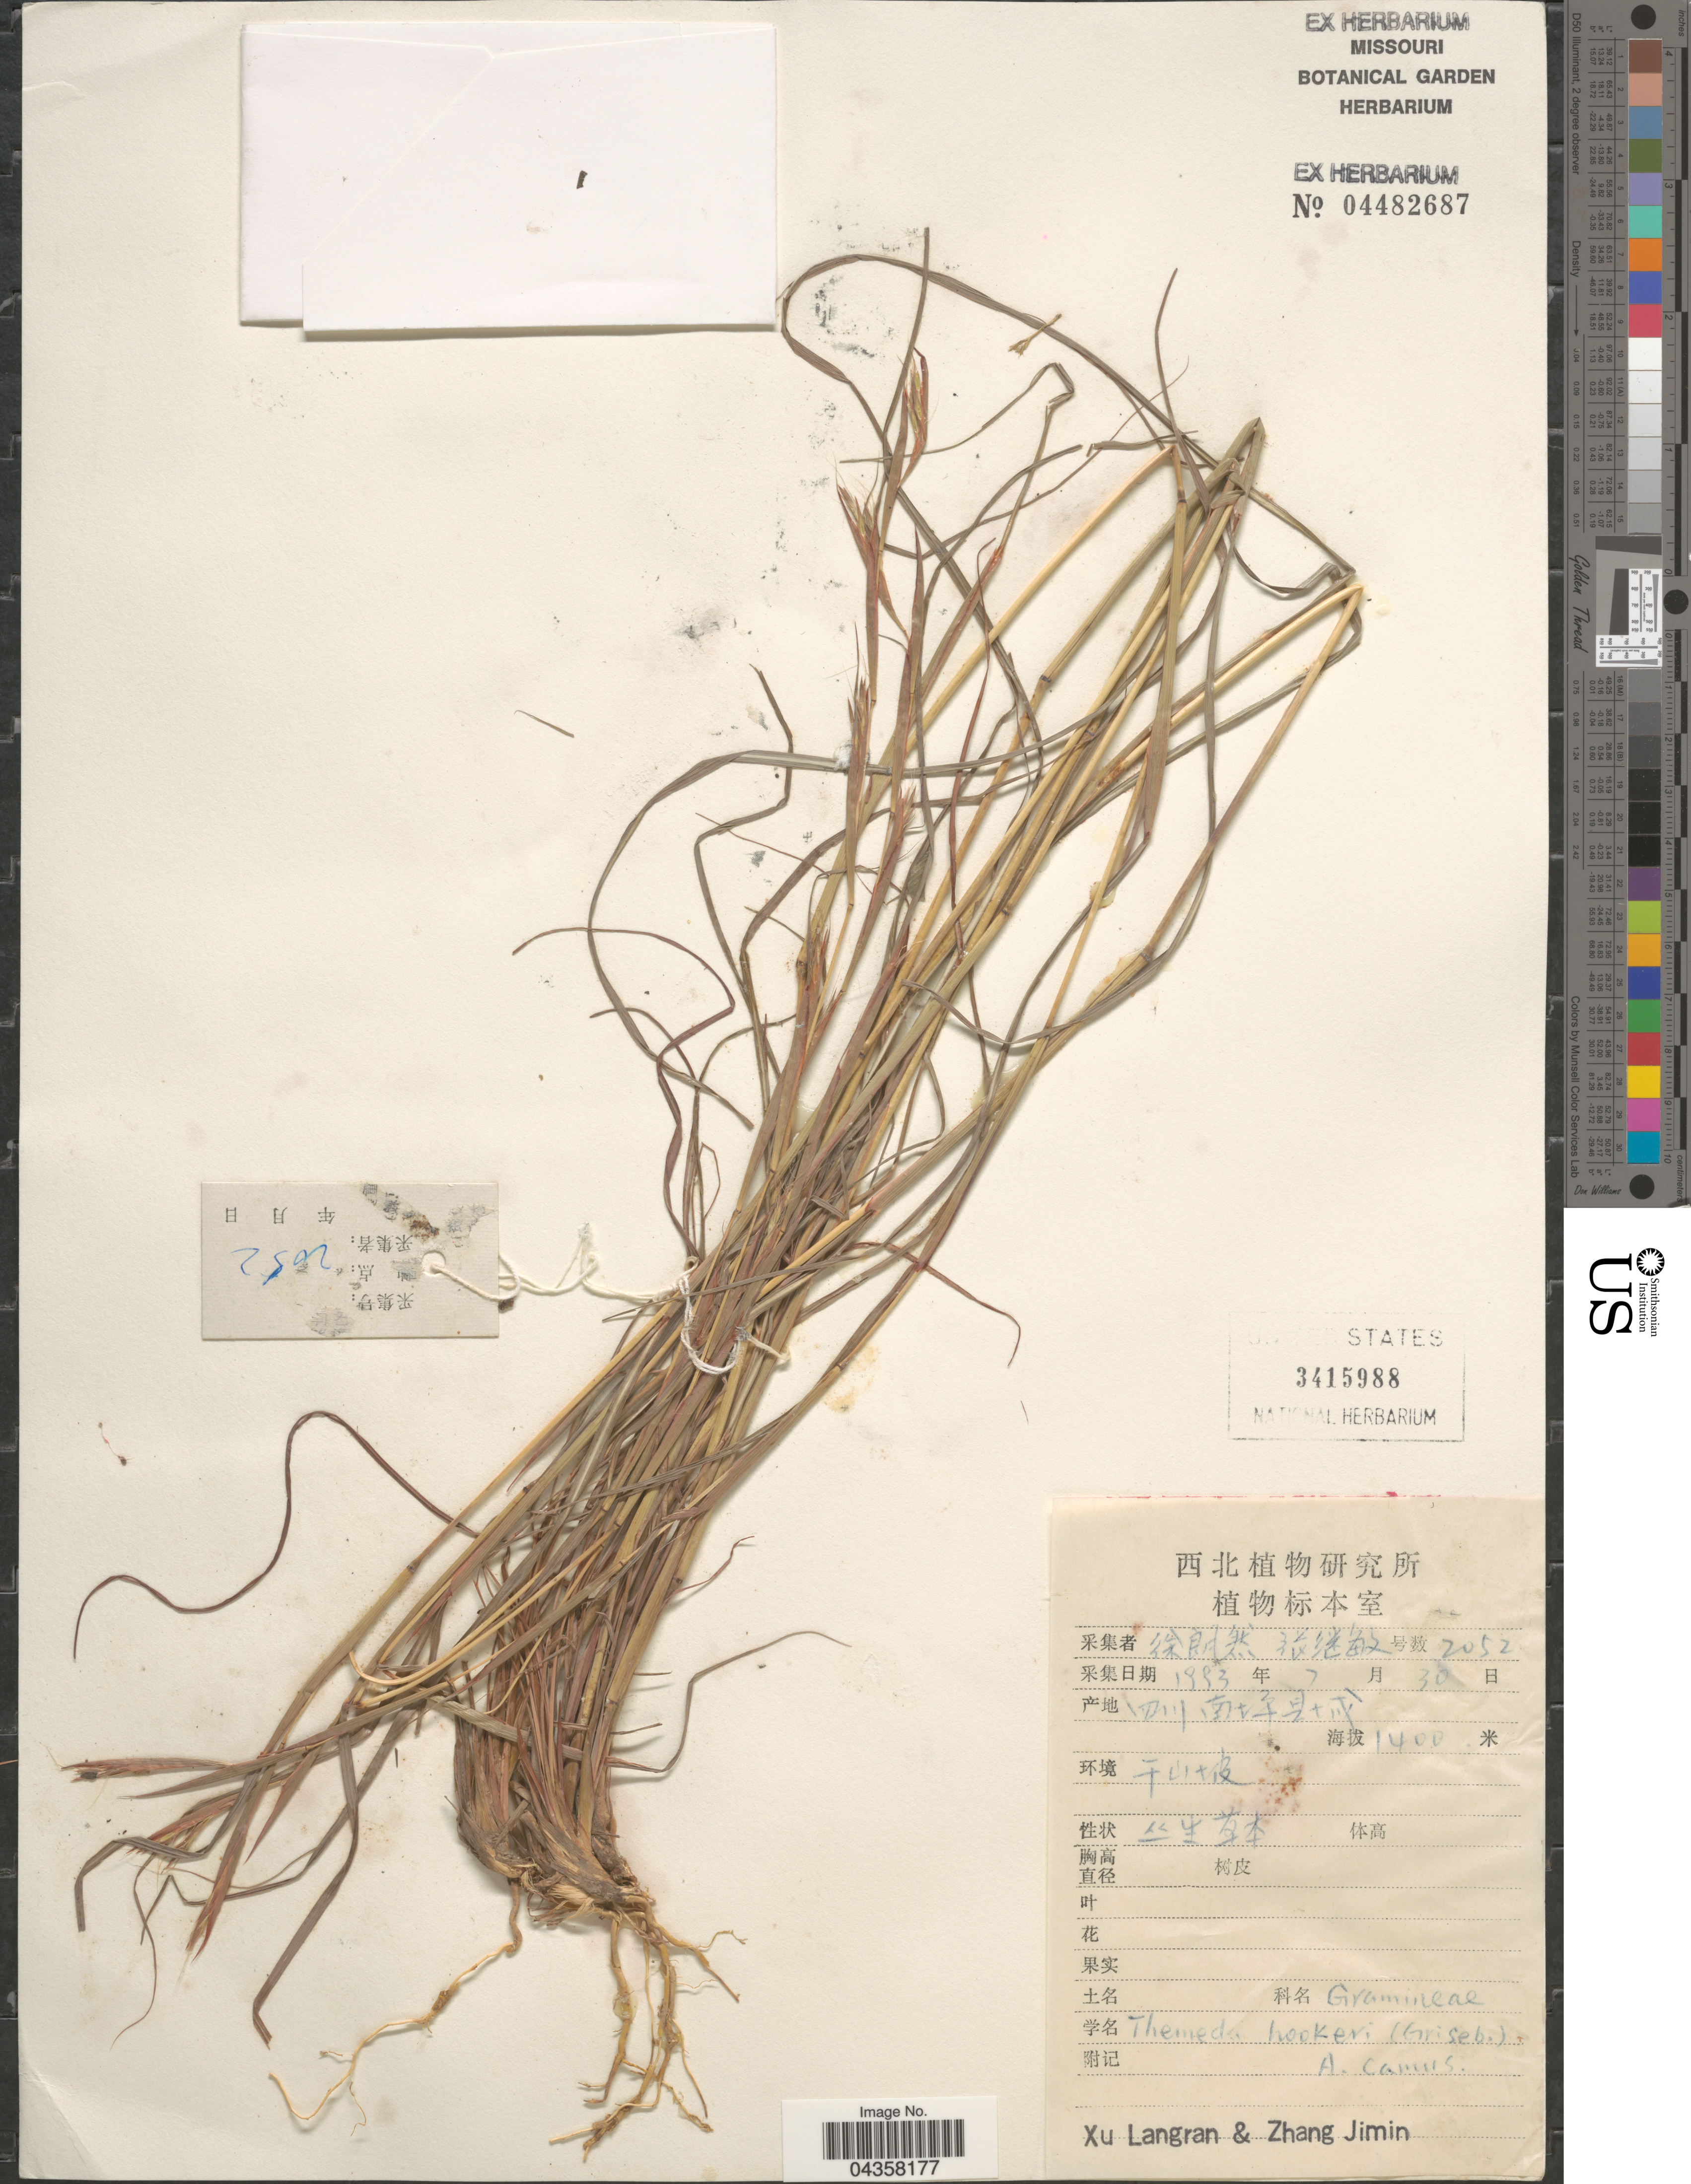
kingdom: Plantae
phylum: Tracheophyta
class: Liliopsida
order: Poales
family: Poaceae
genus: Themeda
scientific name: Themeda hookeri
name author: (Griseb.) A. Camus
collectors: L. Xu & J. Zhang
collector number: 2052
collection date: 1993-07-30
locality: X.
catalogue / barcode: US 3415988